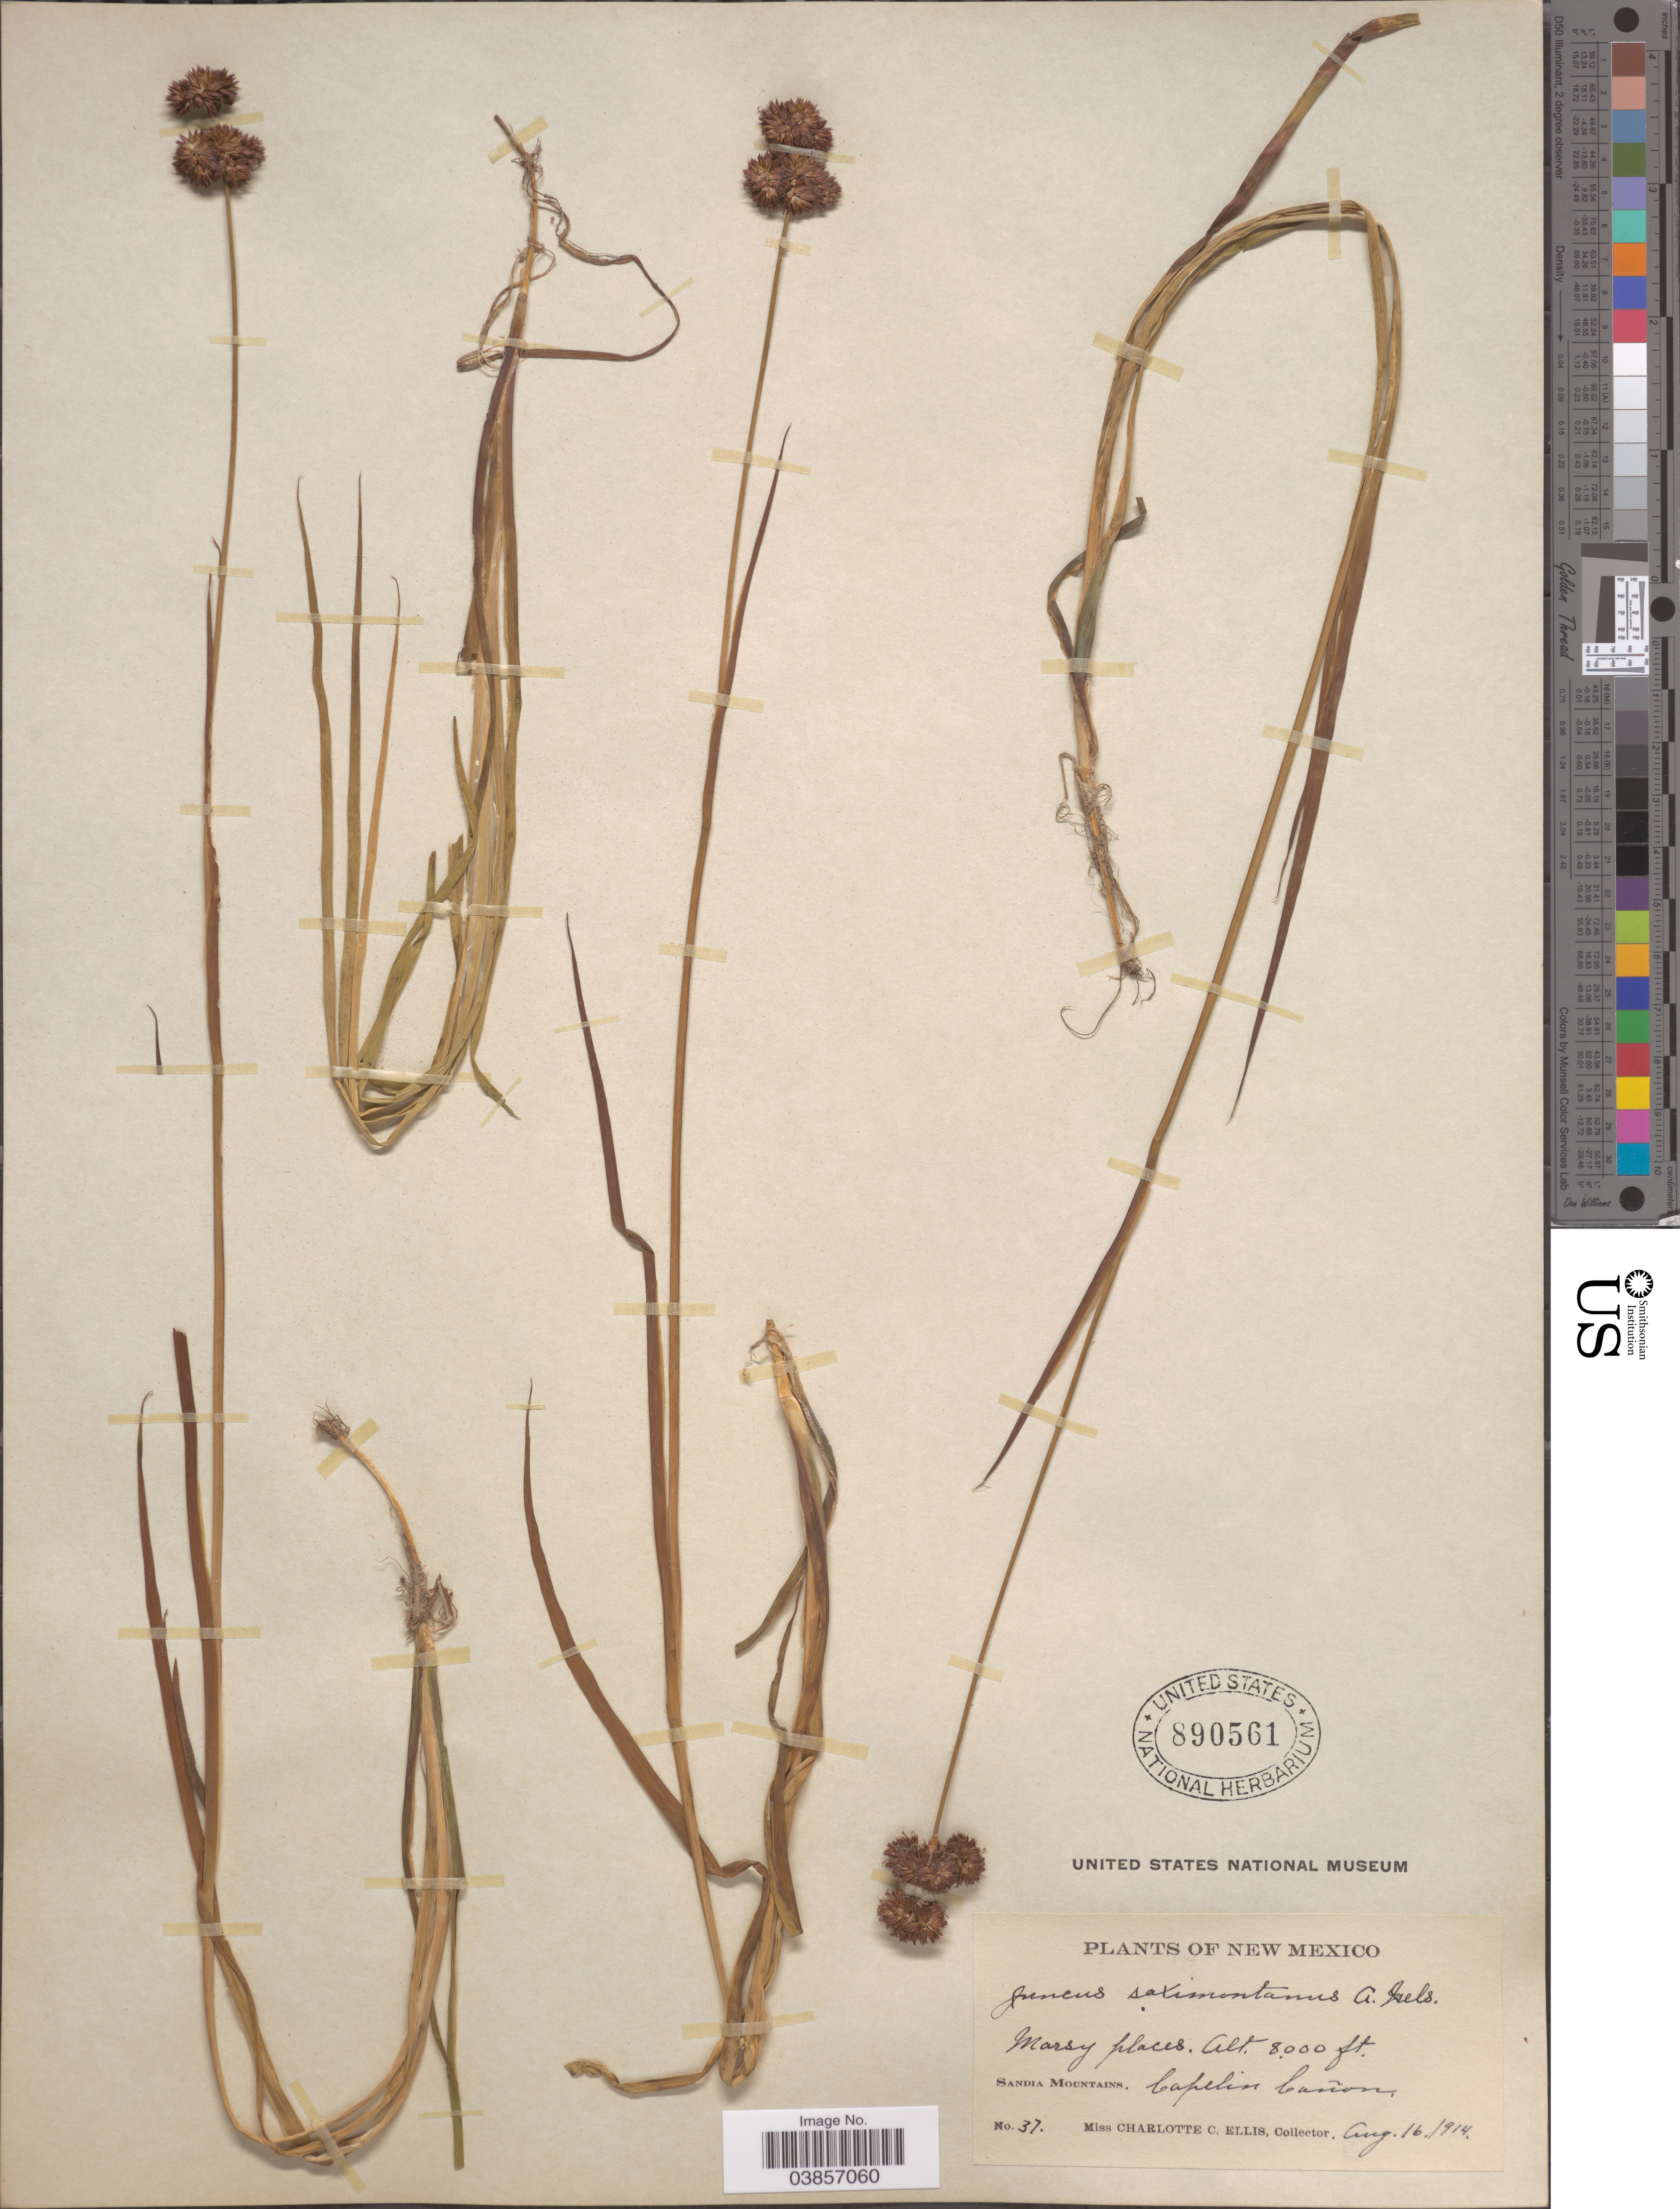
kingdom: Plantae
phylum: Tracheophyta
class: Liliopsida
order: Poales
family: Juncaceae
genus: Juncus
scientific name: Juncus saximontanus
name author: A. Nelson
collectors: C. C. Ellis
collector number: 37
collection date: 1914-08-16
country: United States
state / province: New Mexico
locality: Sandia Mountains. Capelin Cañons.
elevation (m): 2438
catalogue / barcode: US 890561